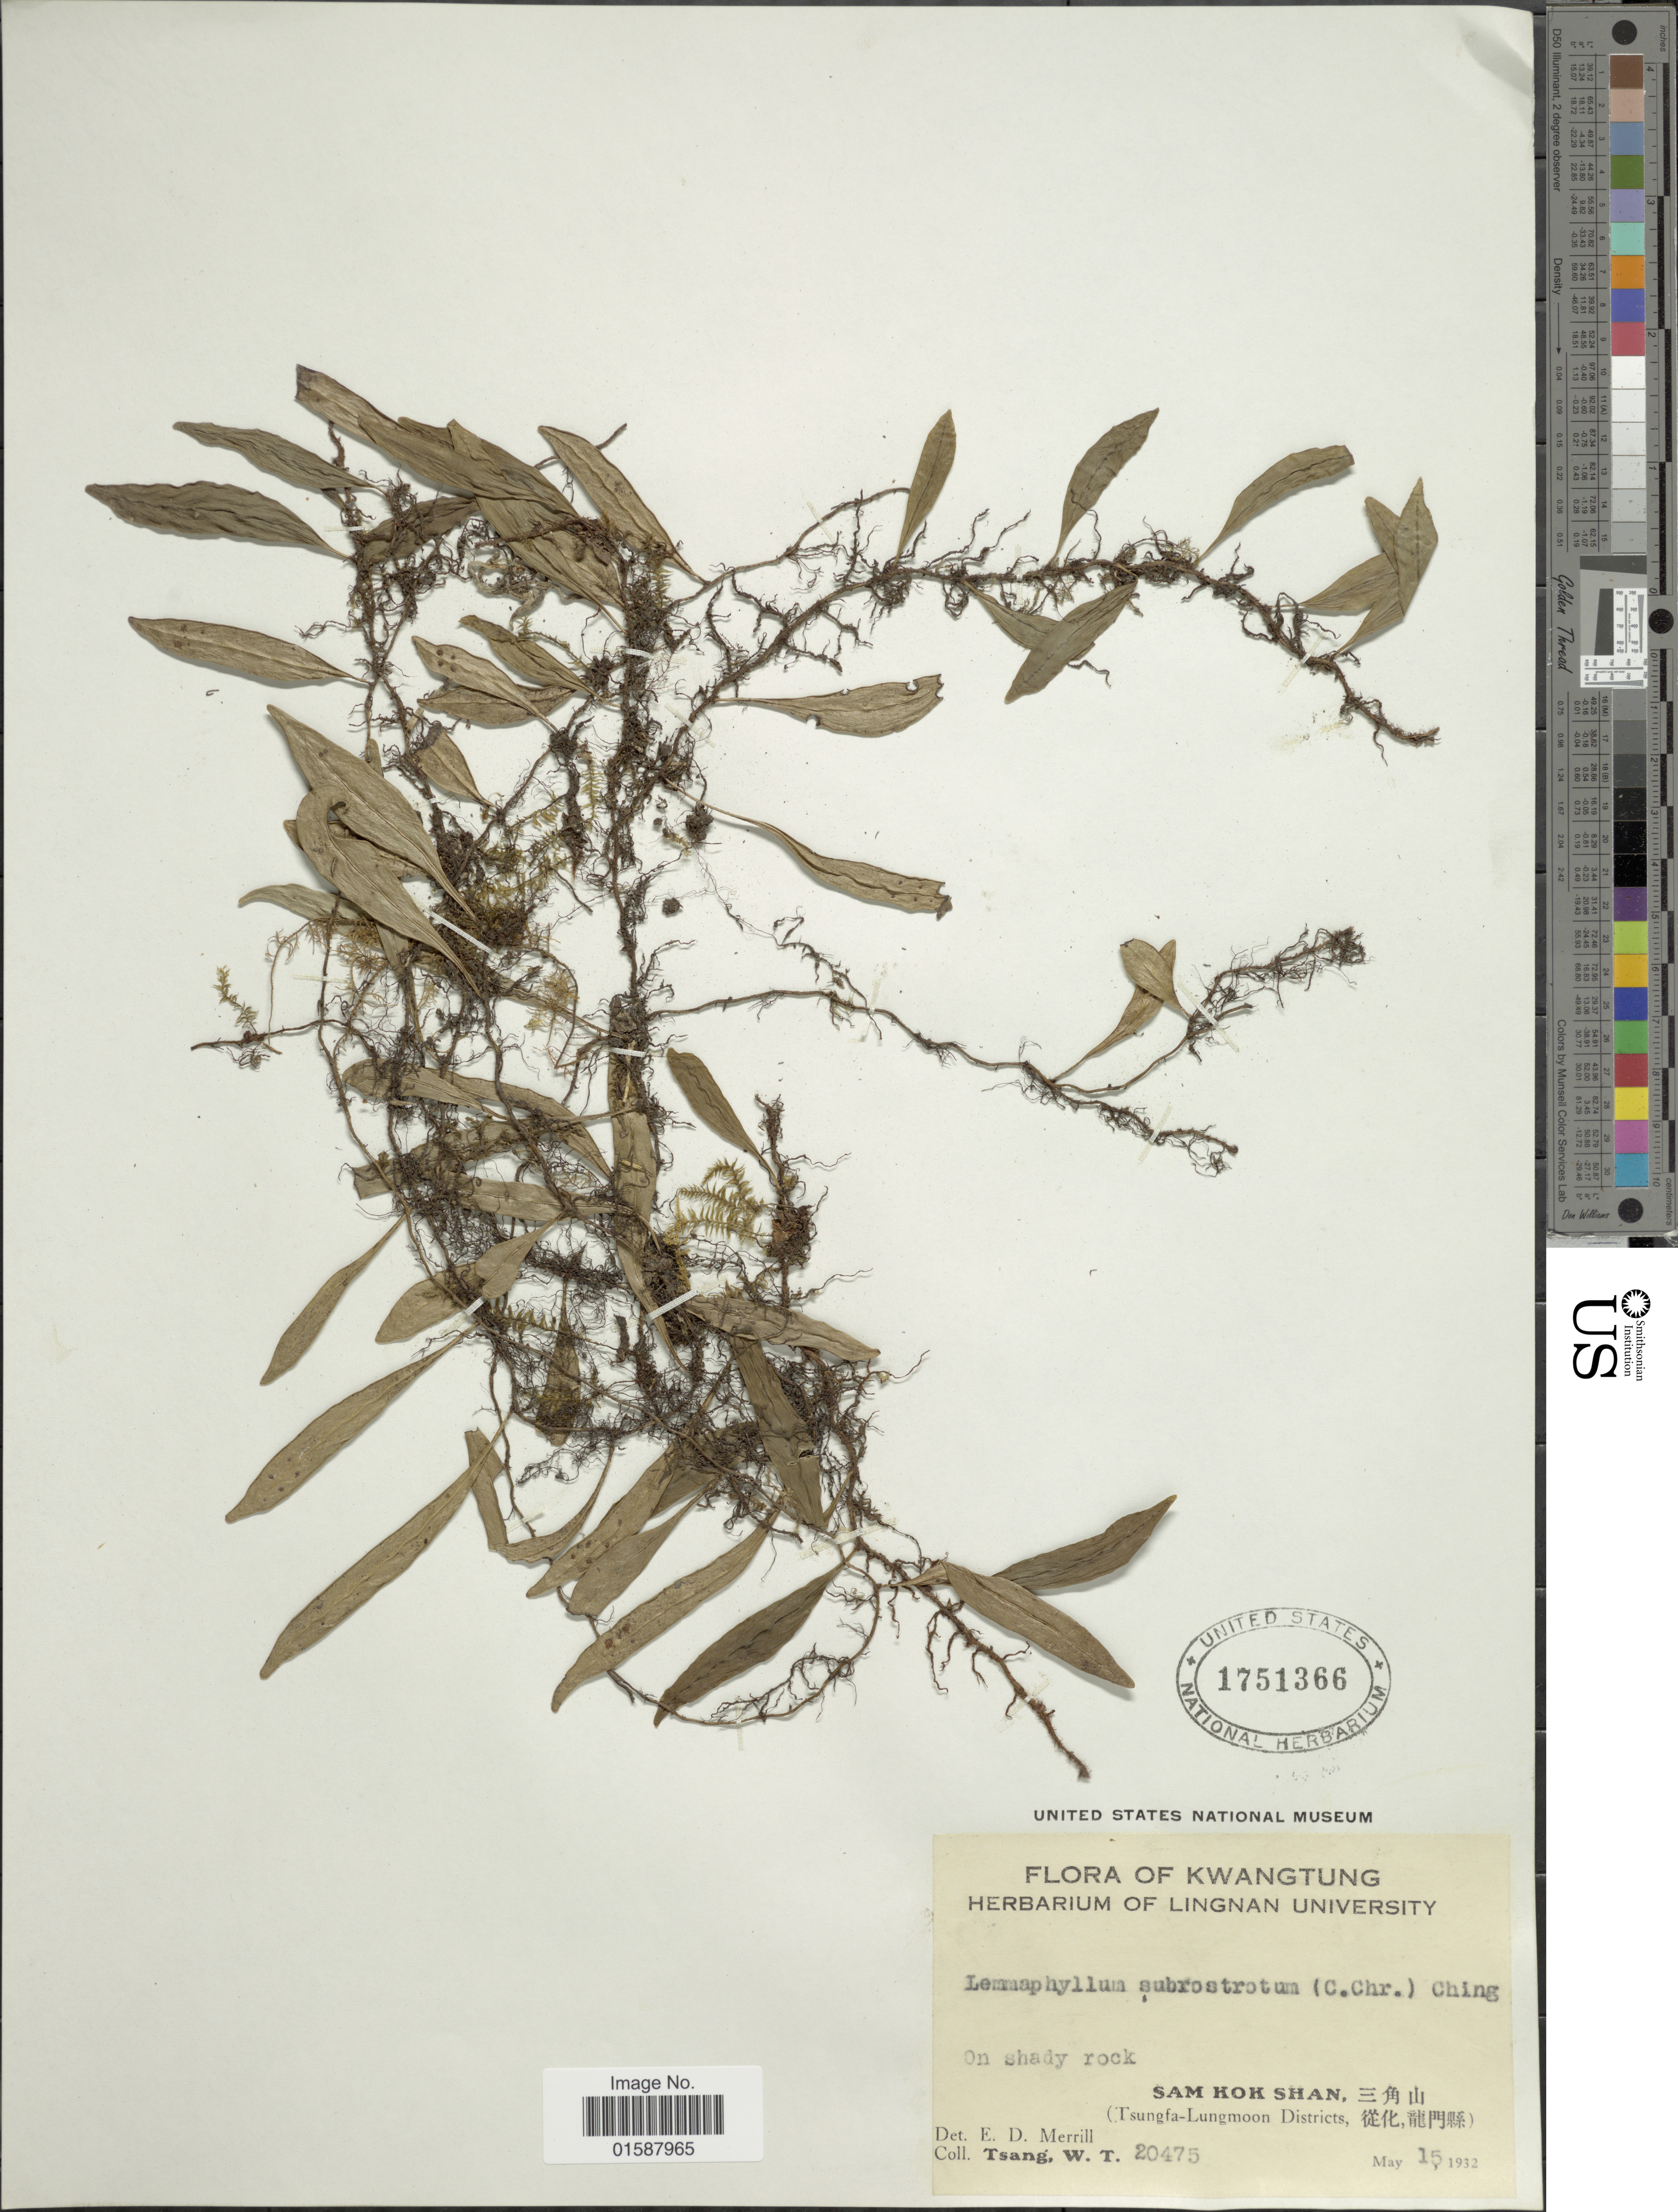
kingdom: Plantae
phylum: Tracheophyta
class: Polypodiopsida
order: Polypodiales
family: Polypodiaceae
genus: Lepisorus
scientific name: Lepisorus subrostratus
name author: (C. Chr.) C. Chr. & Tardieu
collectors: W. T. Tsang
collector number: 20475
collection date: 1932-05-15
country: China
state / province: Guangdong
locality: Kwangtung. Sam Hok Shan, (Tsungfa-Lungmoon Districts)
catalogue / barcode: US 1751366